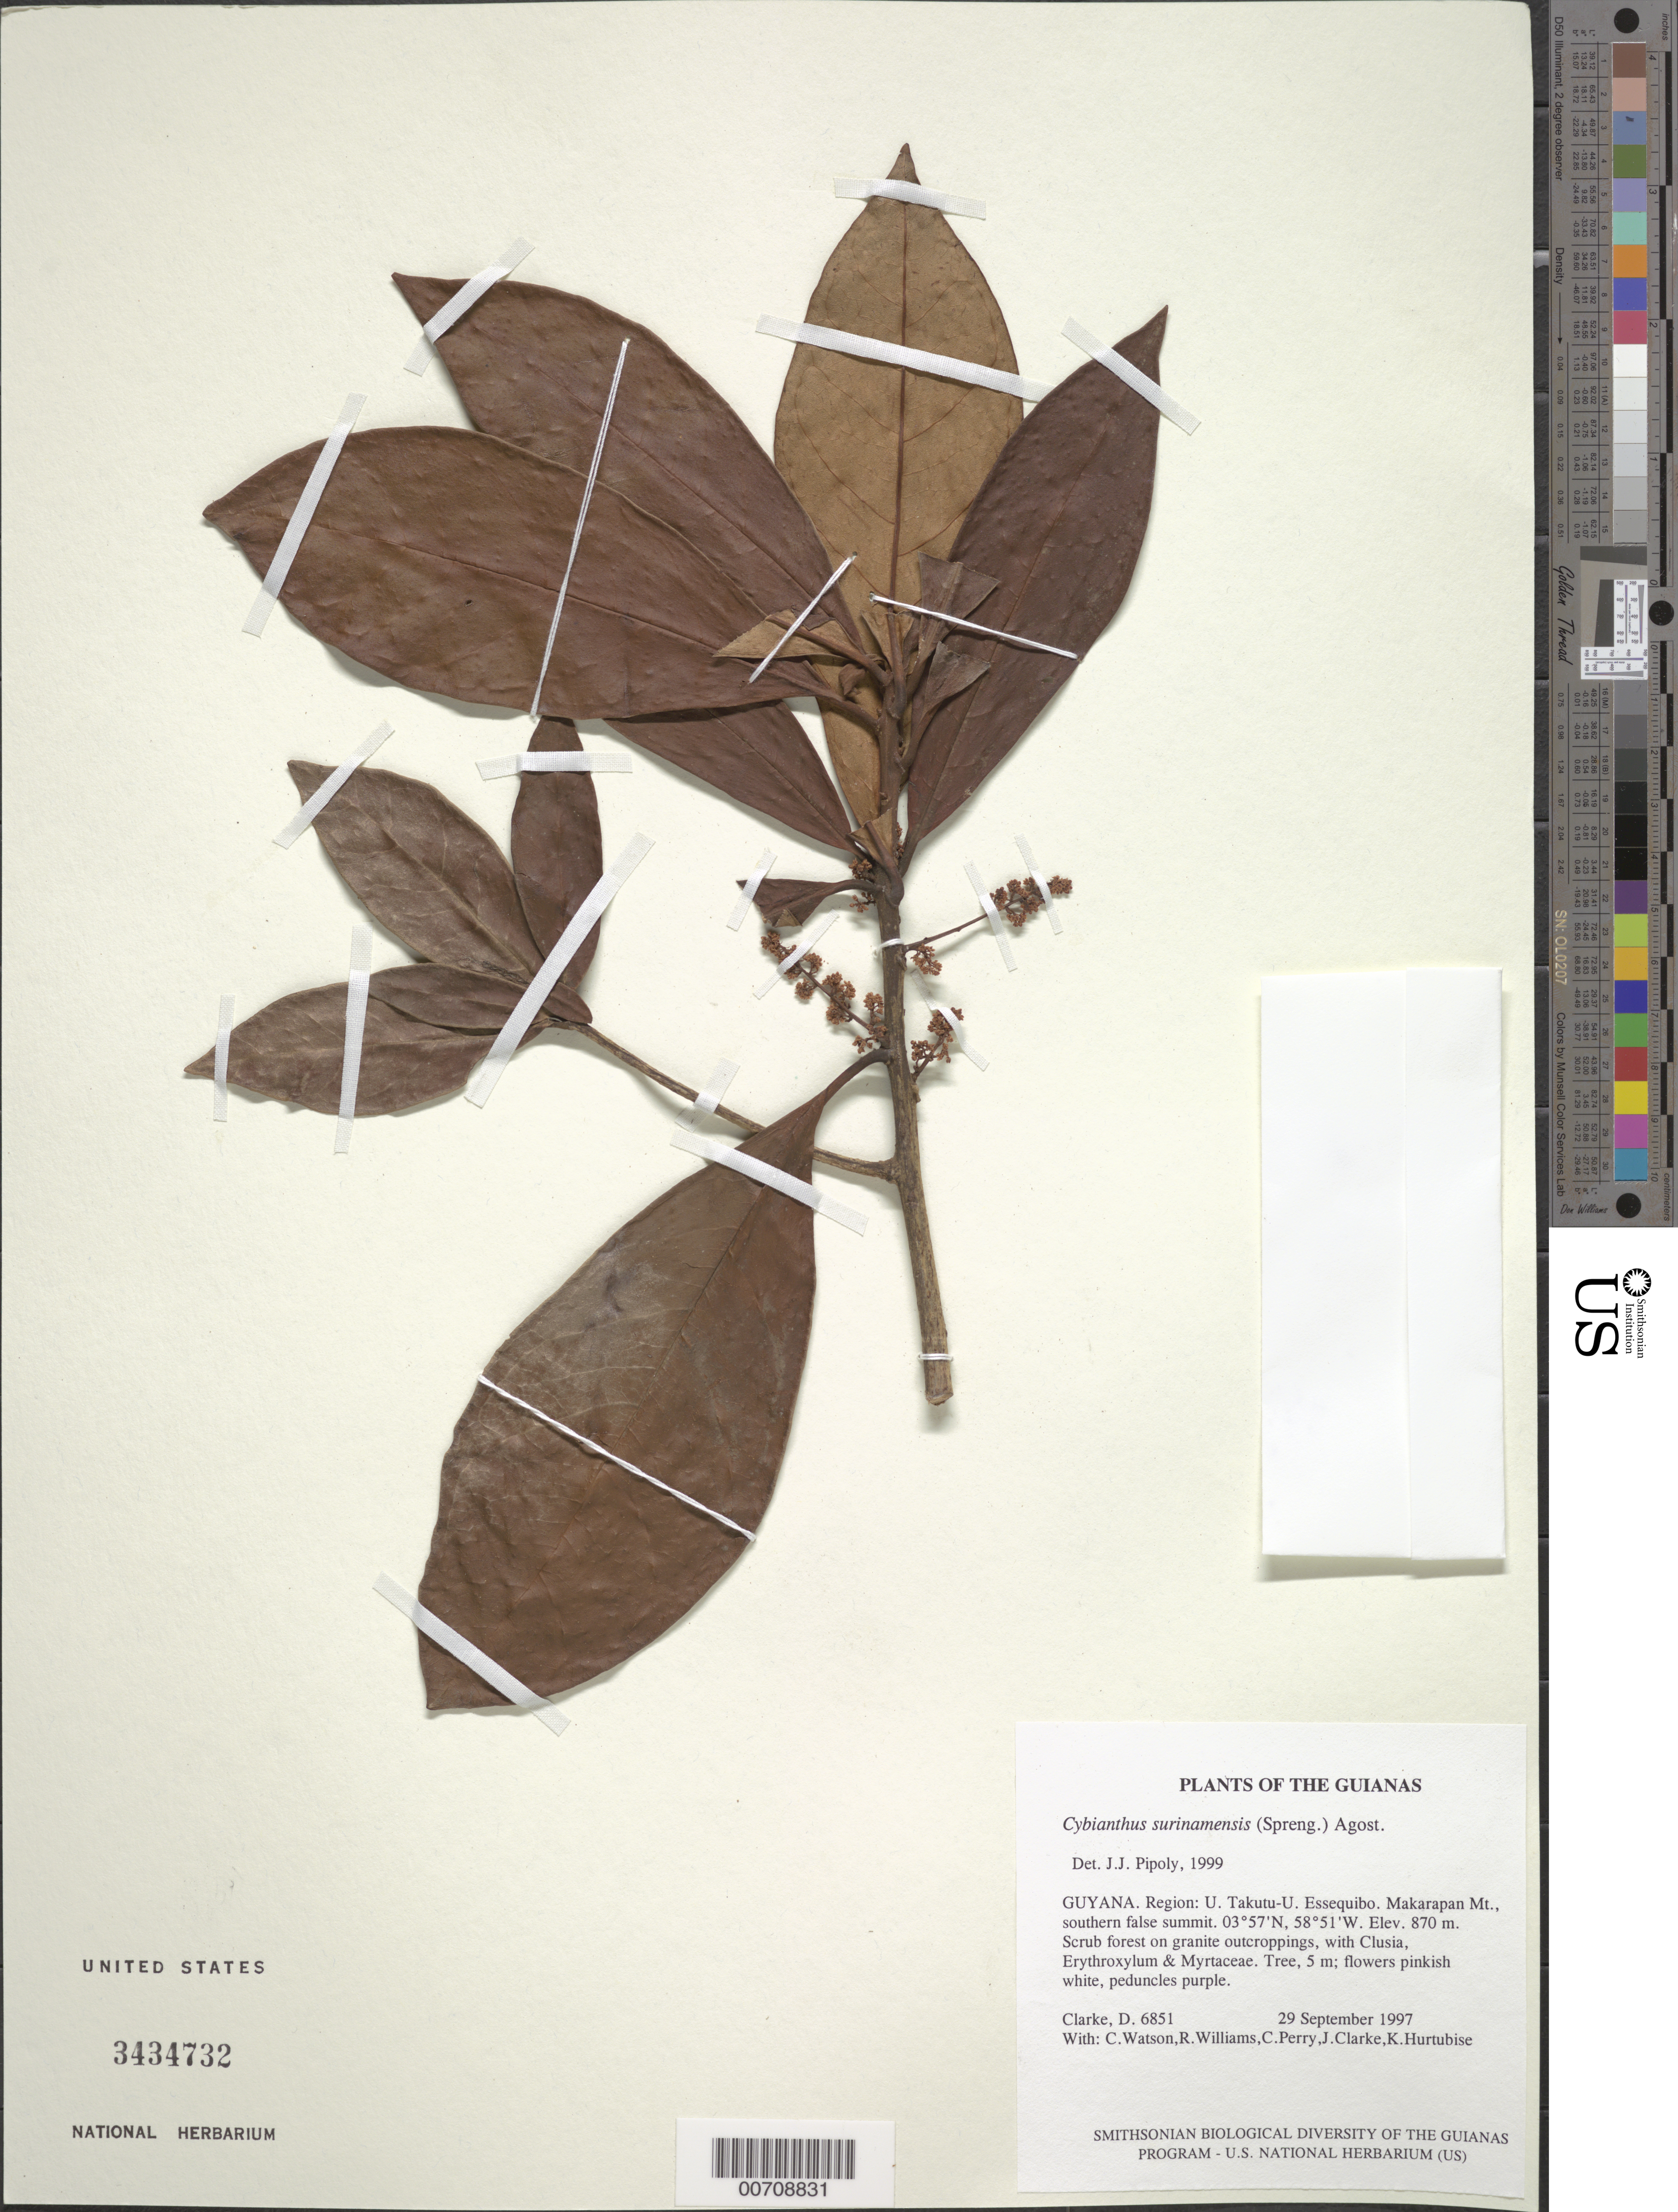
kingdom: Plantae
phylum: Tracheophyta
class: Magnoliopsida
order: Ericales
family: Primulaceae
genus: Cybianthus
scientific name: Cybianthus surinamensis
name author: (Spreng.) G. Agostini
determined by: Pipoly, J. J., III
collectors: H. D. Clarke, C. Watson, R. Williams, C. Perry, J. Clarke & K. Hurtubise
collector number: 6851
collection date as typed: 29 September 1997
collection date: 1997-09-29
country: Guyana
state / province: U. Takutu-U. Essequibo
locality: Makarapan Mt., southern false summit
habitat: Scrub forest on granite outcroppings, with Clusia, Erythroxylum & Myrtaceae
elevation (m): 870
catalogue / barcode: US 3434732